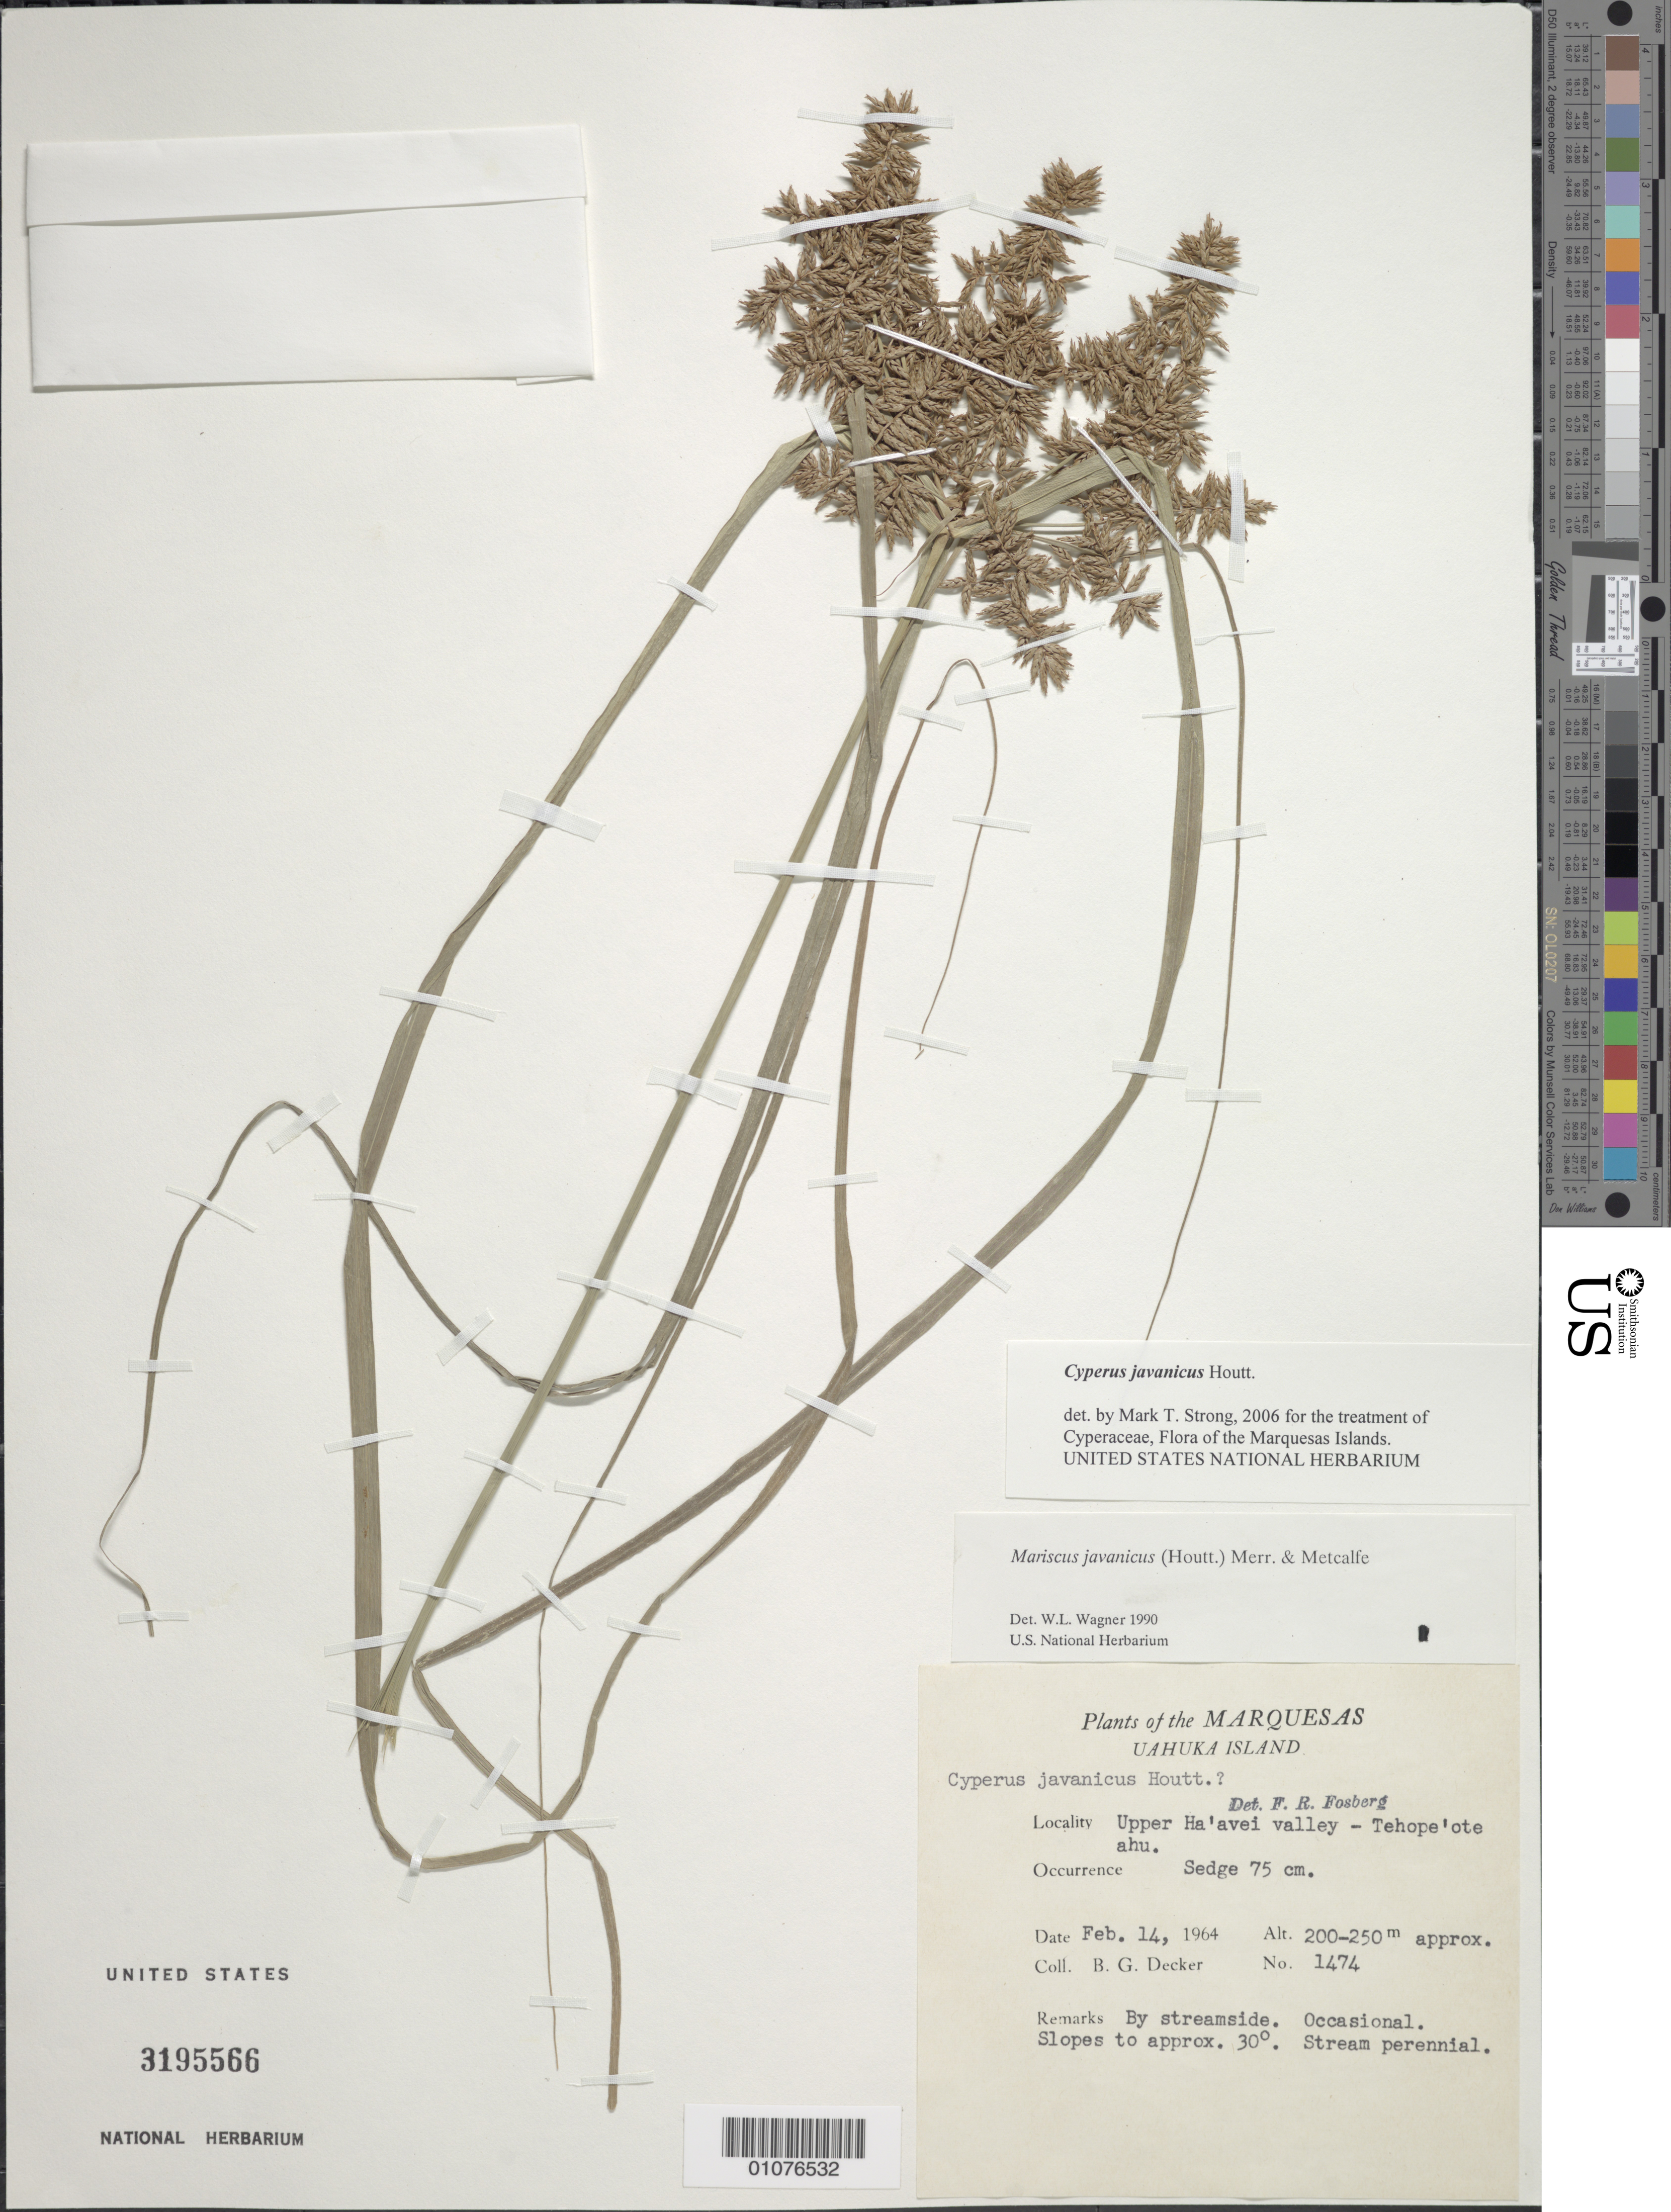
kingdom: Plantae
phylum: Tracheophyta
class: Liliopsida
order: Poales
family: Cyperaceae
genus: Cyperus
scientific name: Cyperus javanicus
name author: Houtt.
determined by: Strong, M. T., (US), Smithsonian Institution - National Museum of Natural History (UNITED STATES)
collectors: B. G. Decker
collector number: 1474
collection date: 1964-02-14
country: French Polynesia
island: Ua Huka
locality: Upper Ha'avei Valley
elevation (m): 200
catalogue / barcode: US 3195566